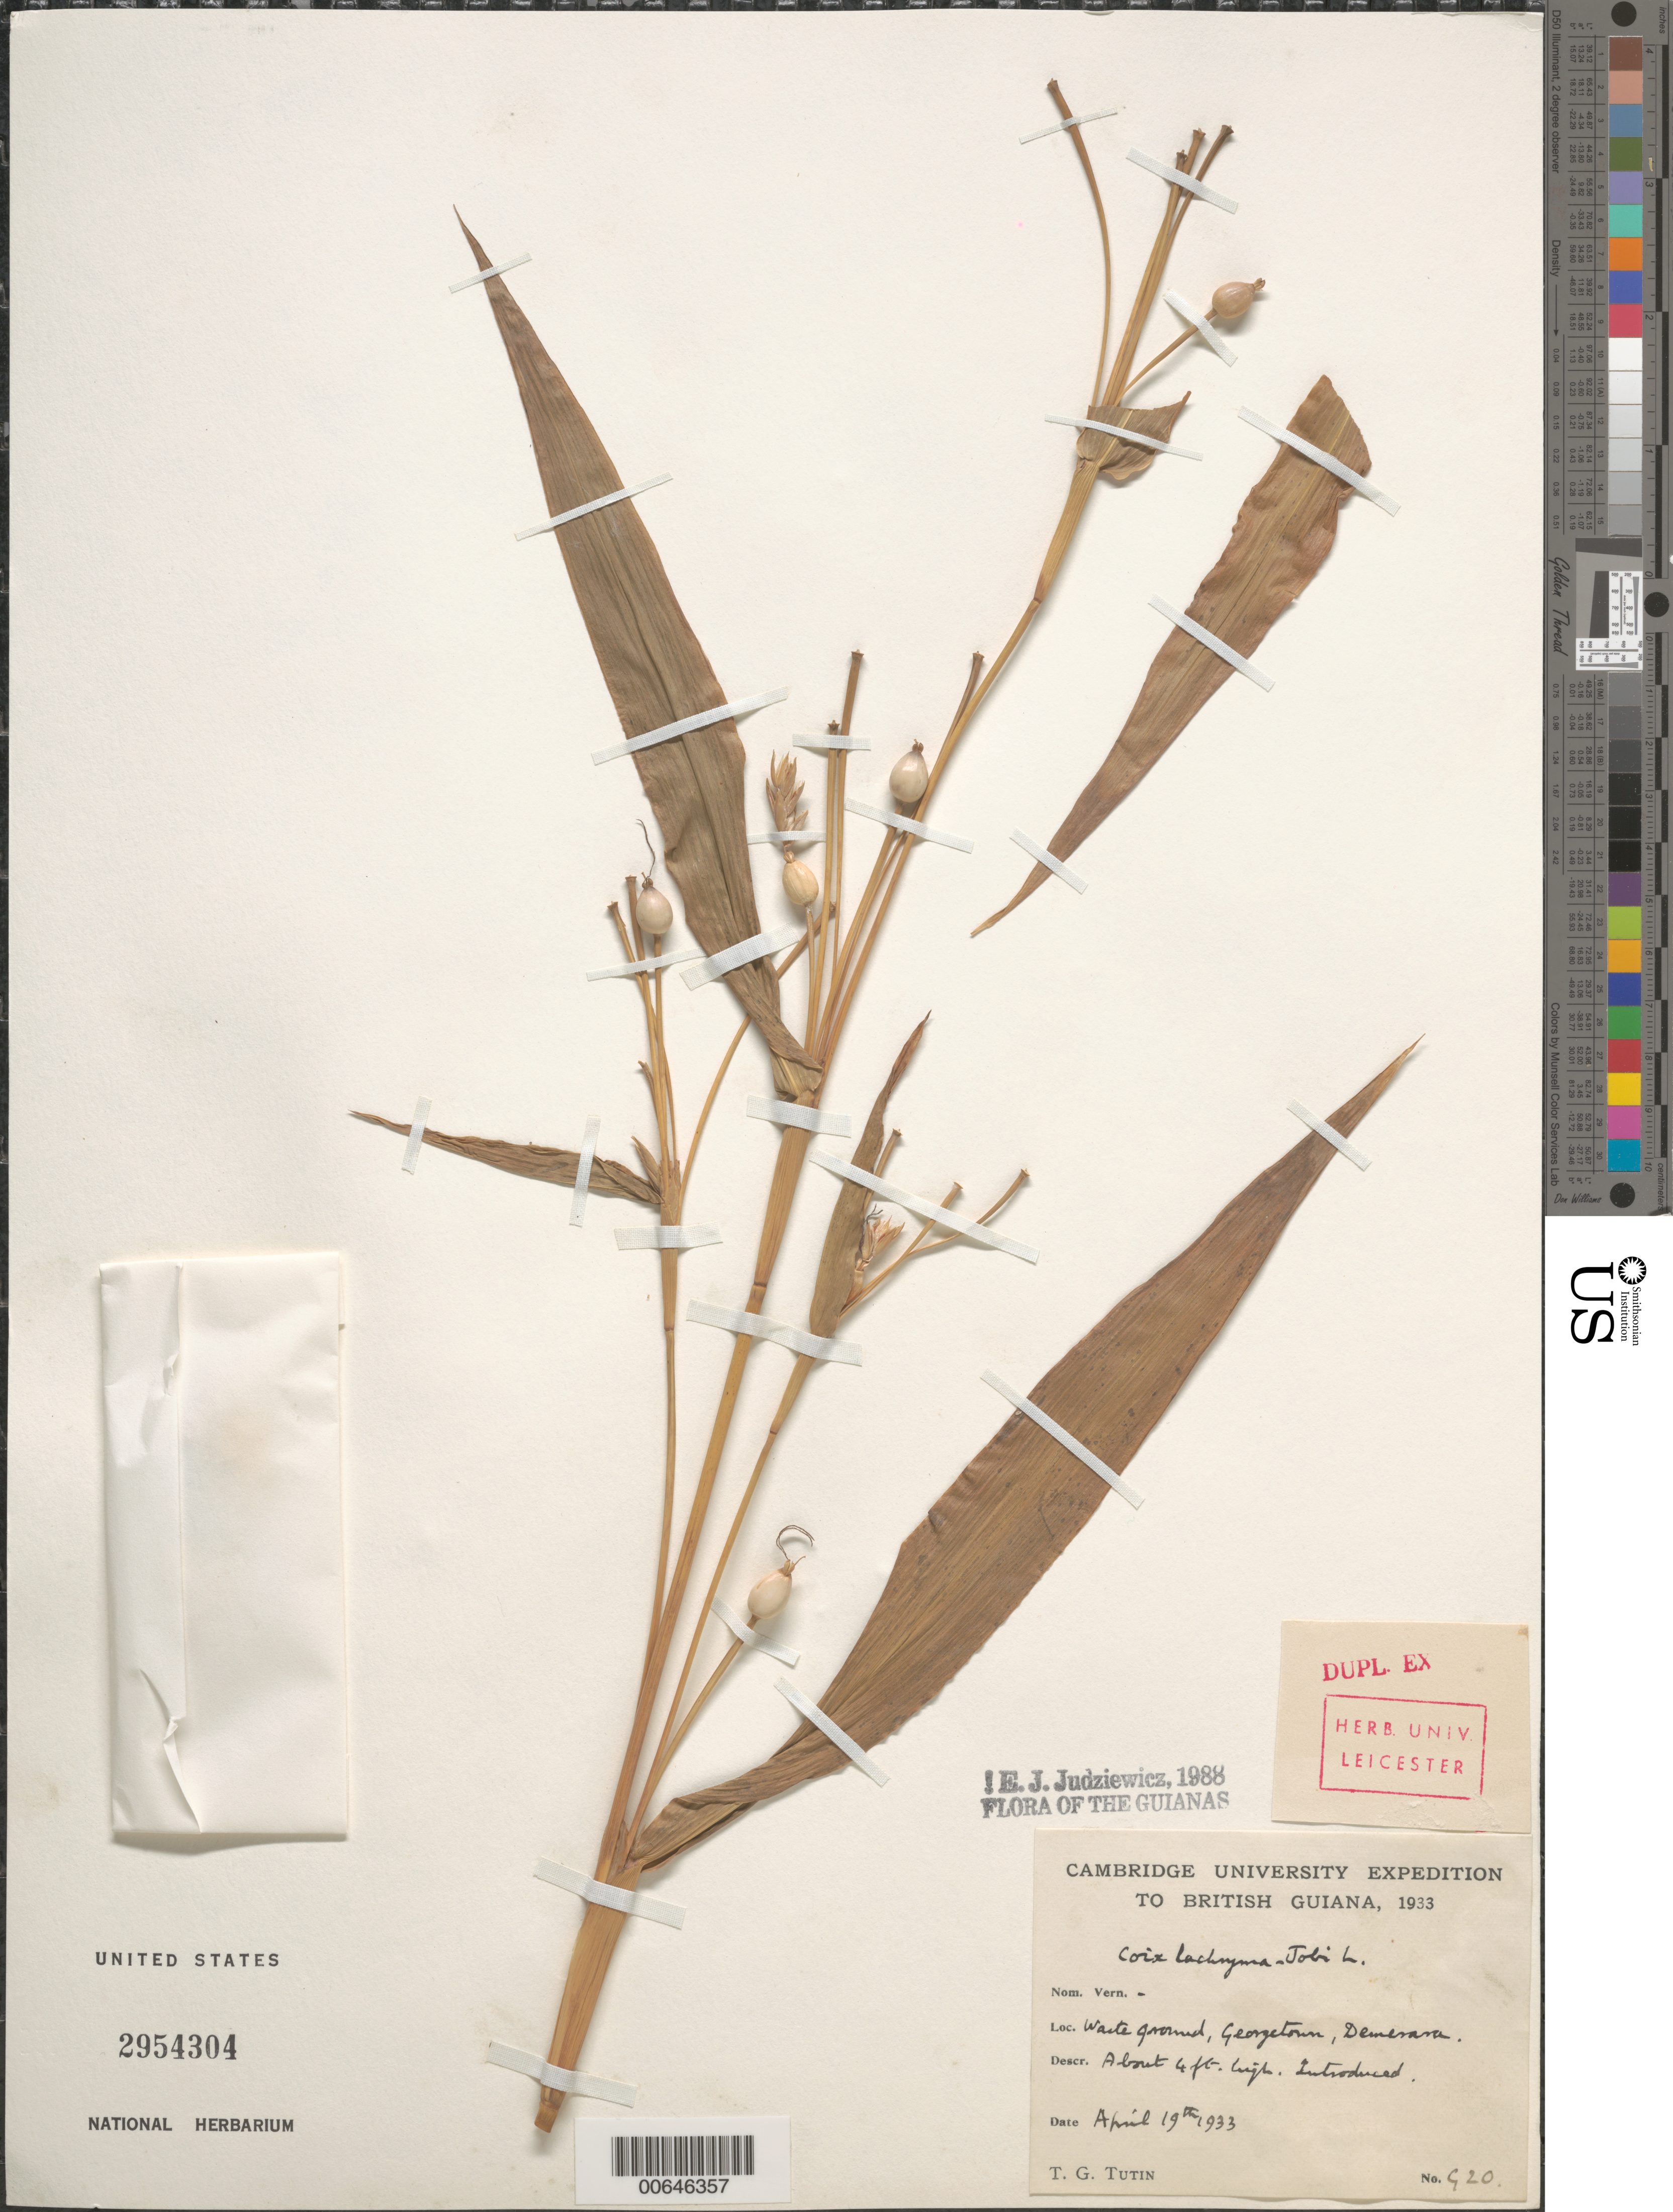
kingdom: Plantae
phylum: Tracheophyta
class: Liliopsida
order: Poales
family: Poaceae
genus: Coix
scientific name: Coix lacryma-jobi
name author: L.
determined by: Judziewicz, E. J.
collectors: T. G. Tutin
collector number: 920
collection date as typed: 19-Apr-33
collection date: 1933-04-19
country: Guyana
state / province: Demerara-Mahaica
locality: Georgetown, Demerara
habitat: Waste ground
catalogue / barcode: US 2954304